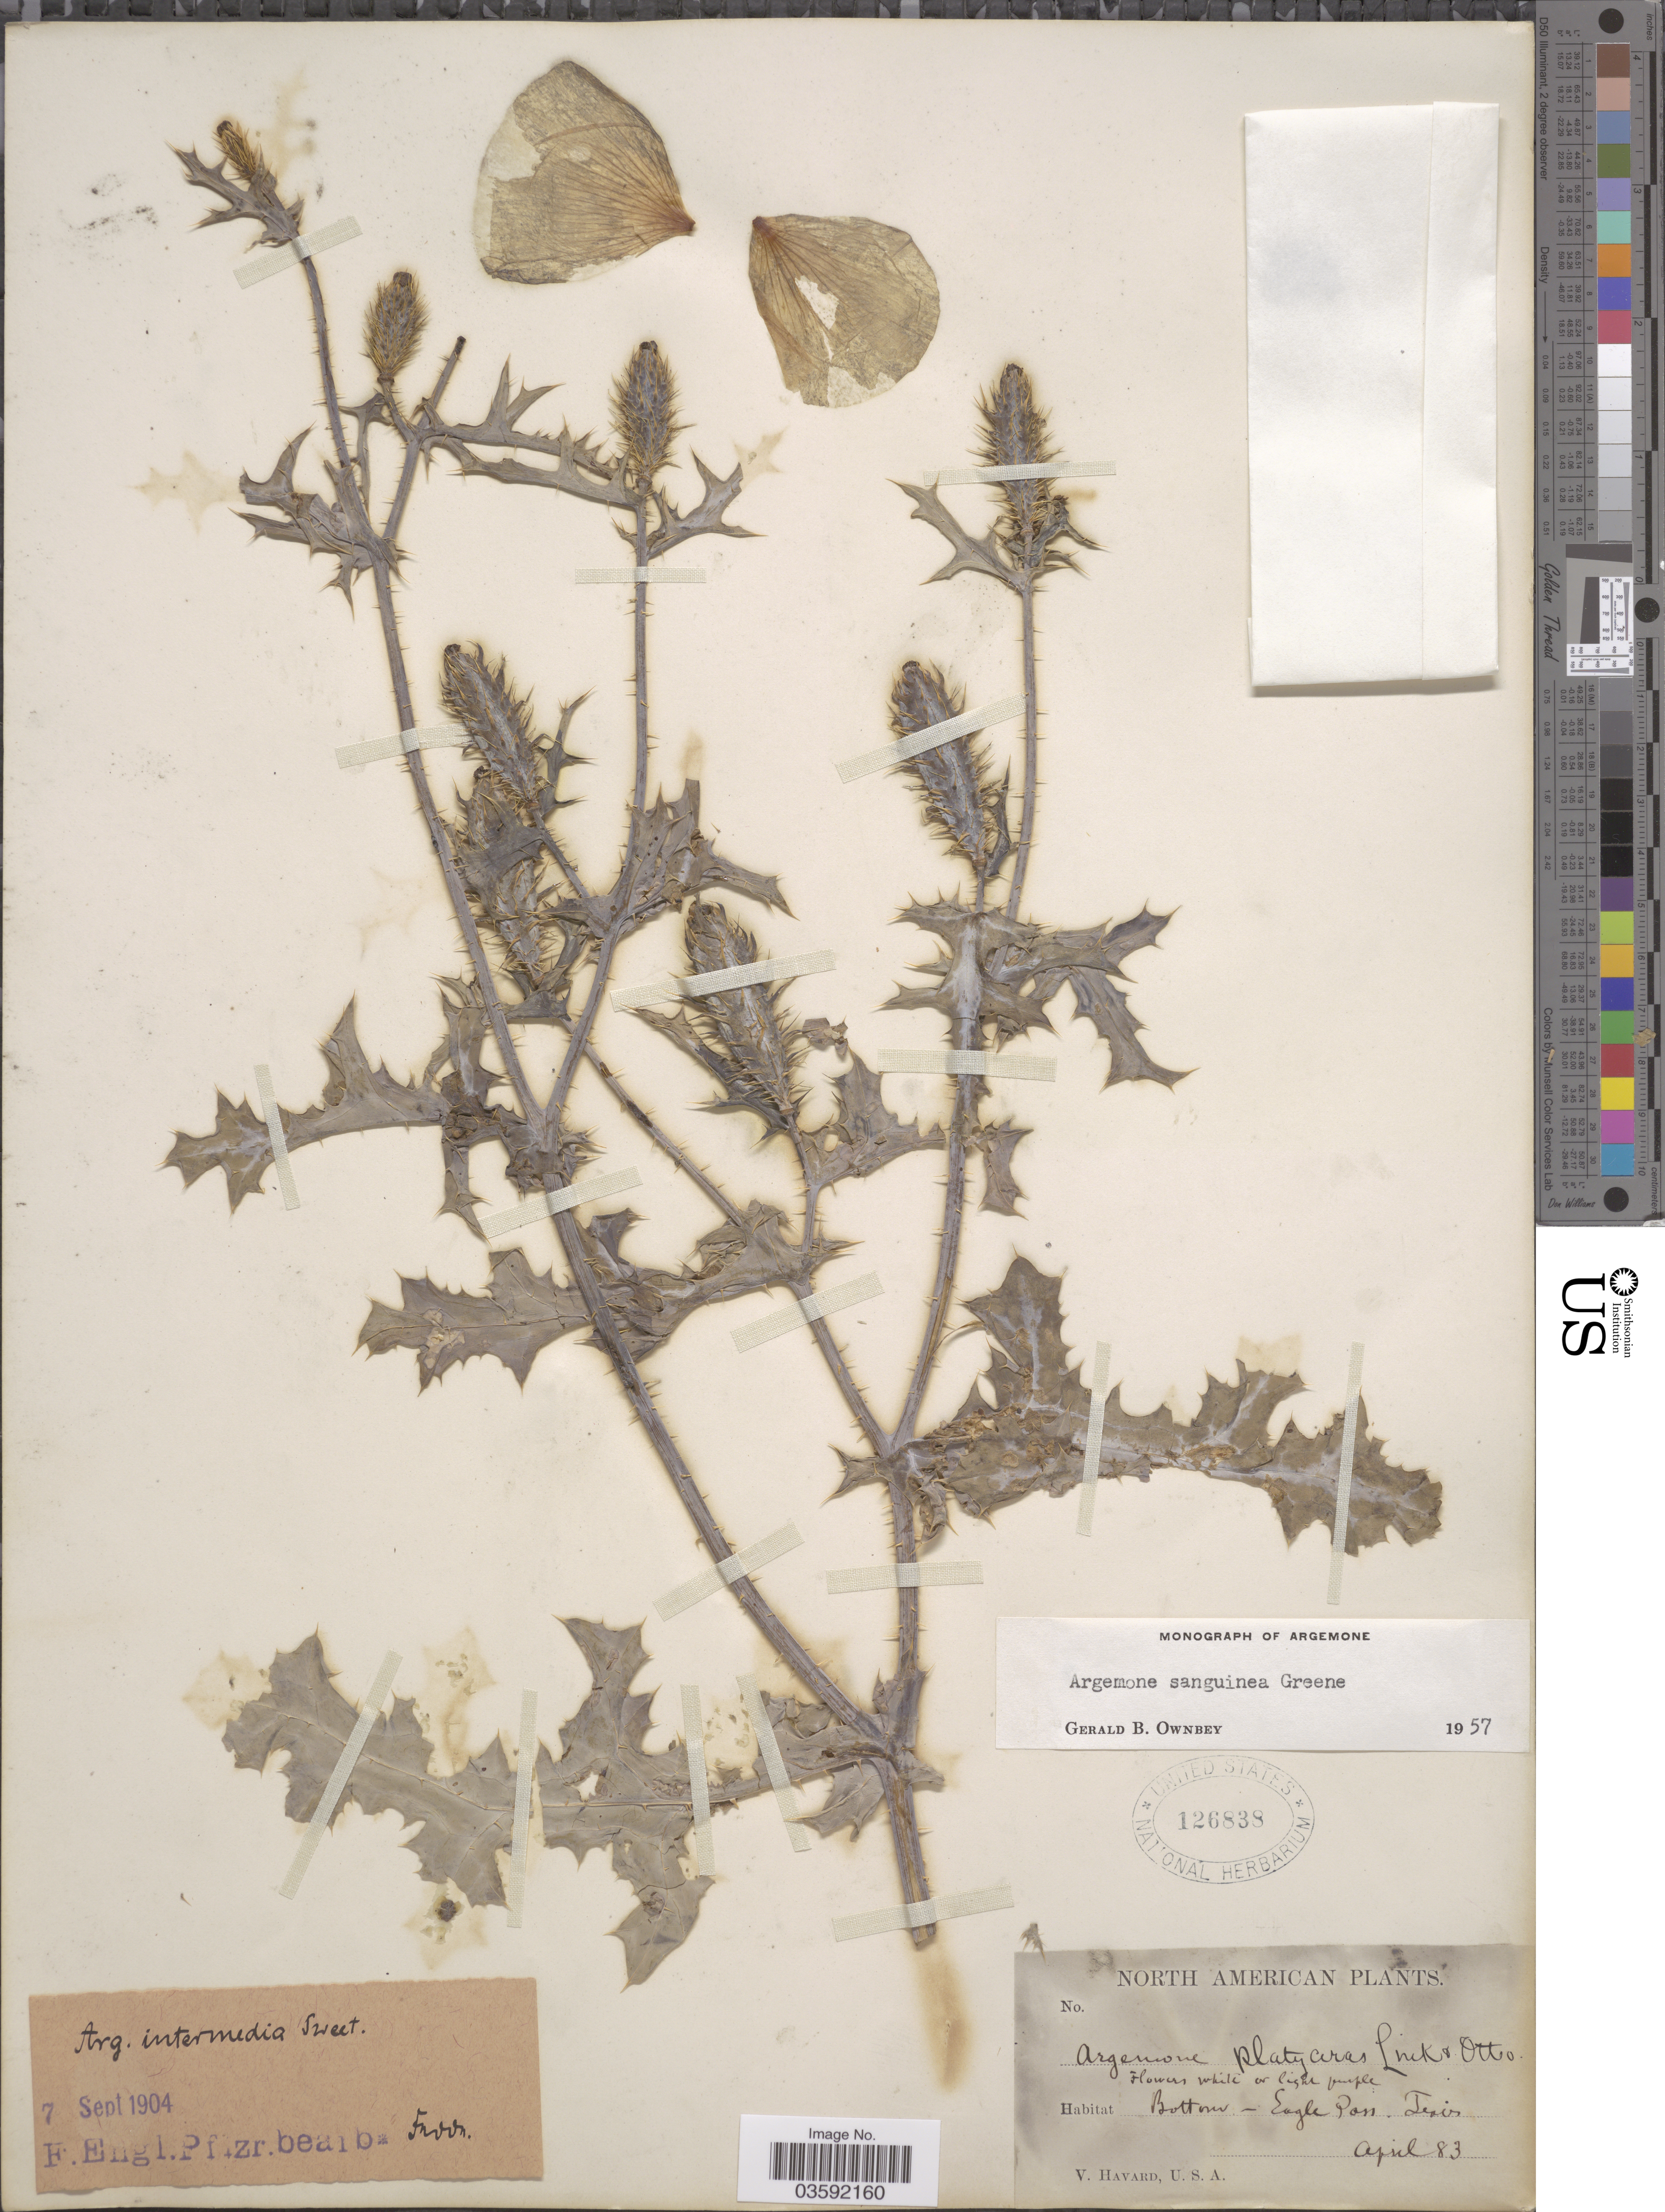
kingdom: Plantae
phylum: Tracheophyta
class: Magnoliopsida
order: Ranunculales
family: Papaveraceae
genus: Argemone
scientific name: Argemone sanguinea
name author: Greene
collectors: V. Havard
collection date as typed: Transcribed d/m/y: /4/83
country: United States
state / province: Texas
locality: Bottom - Eagle Pass.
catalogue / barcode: US 126838